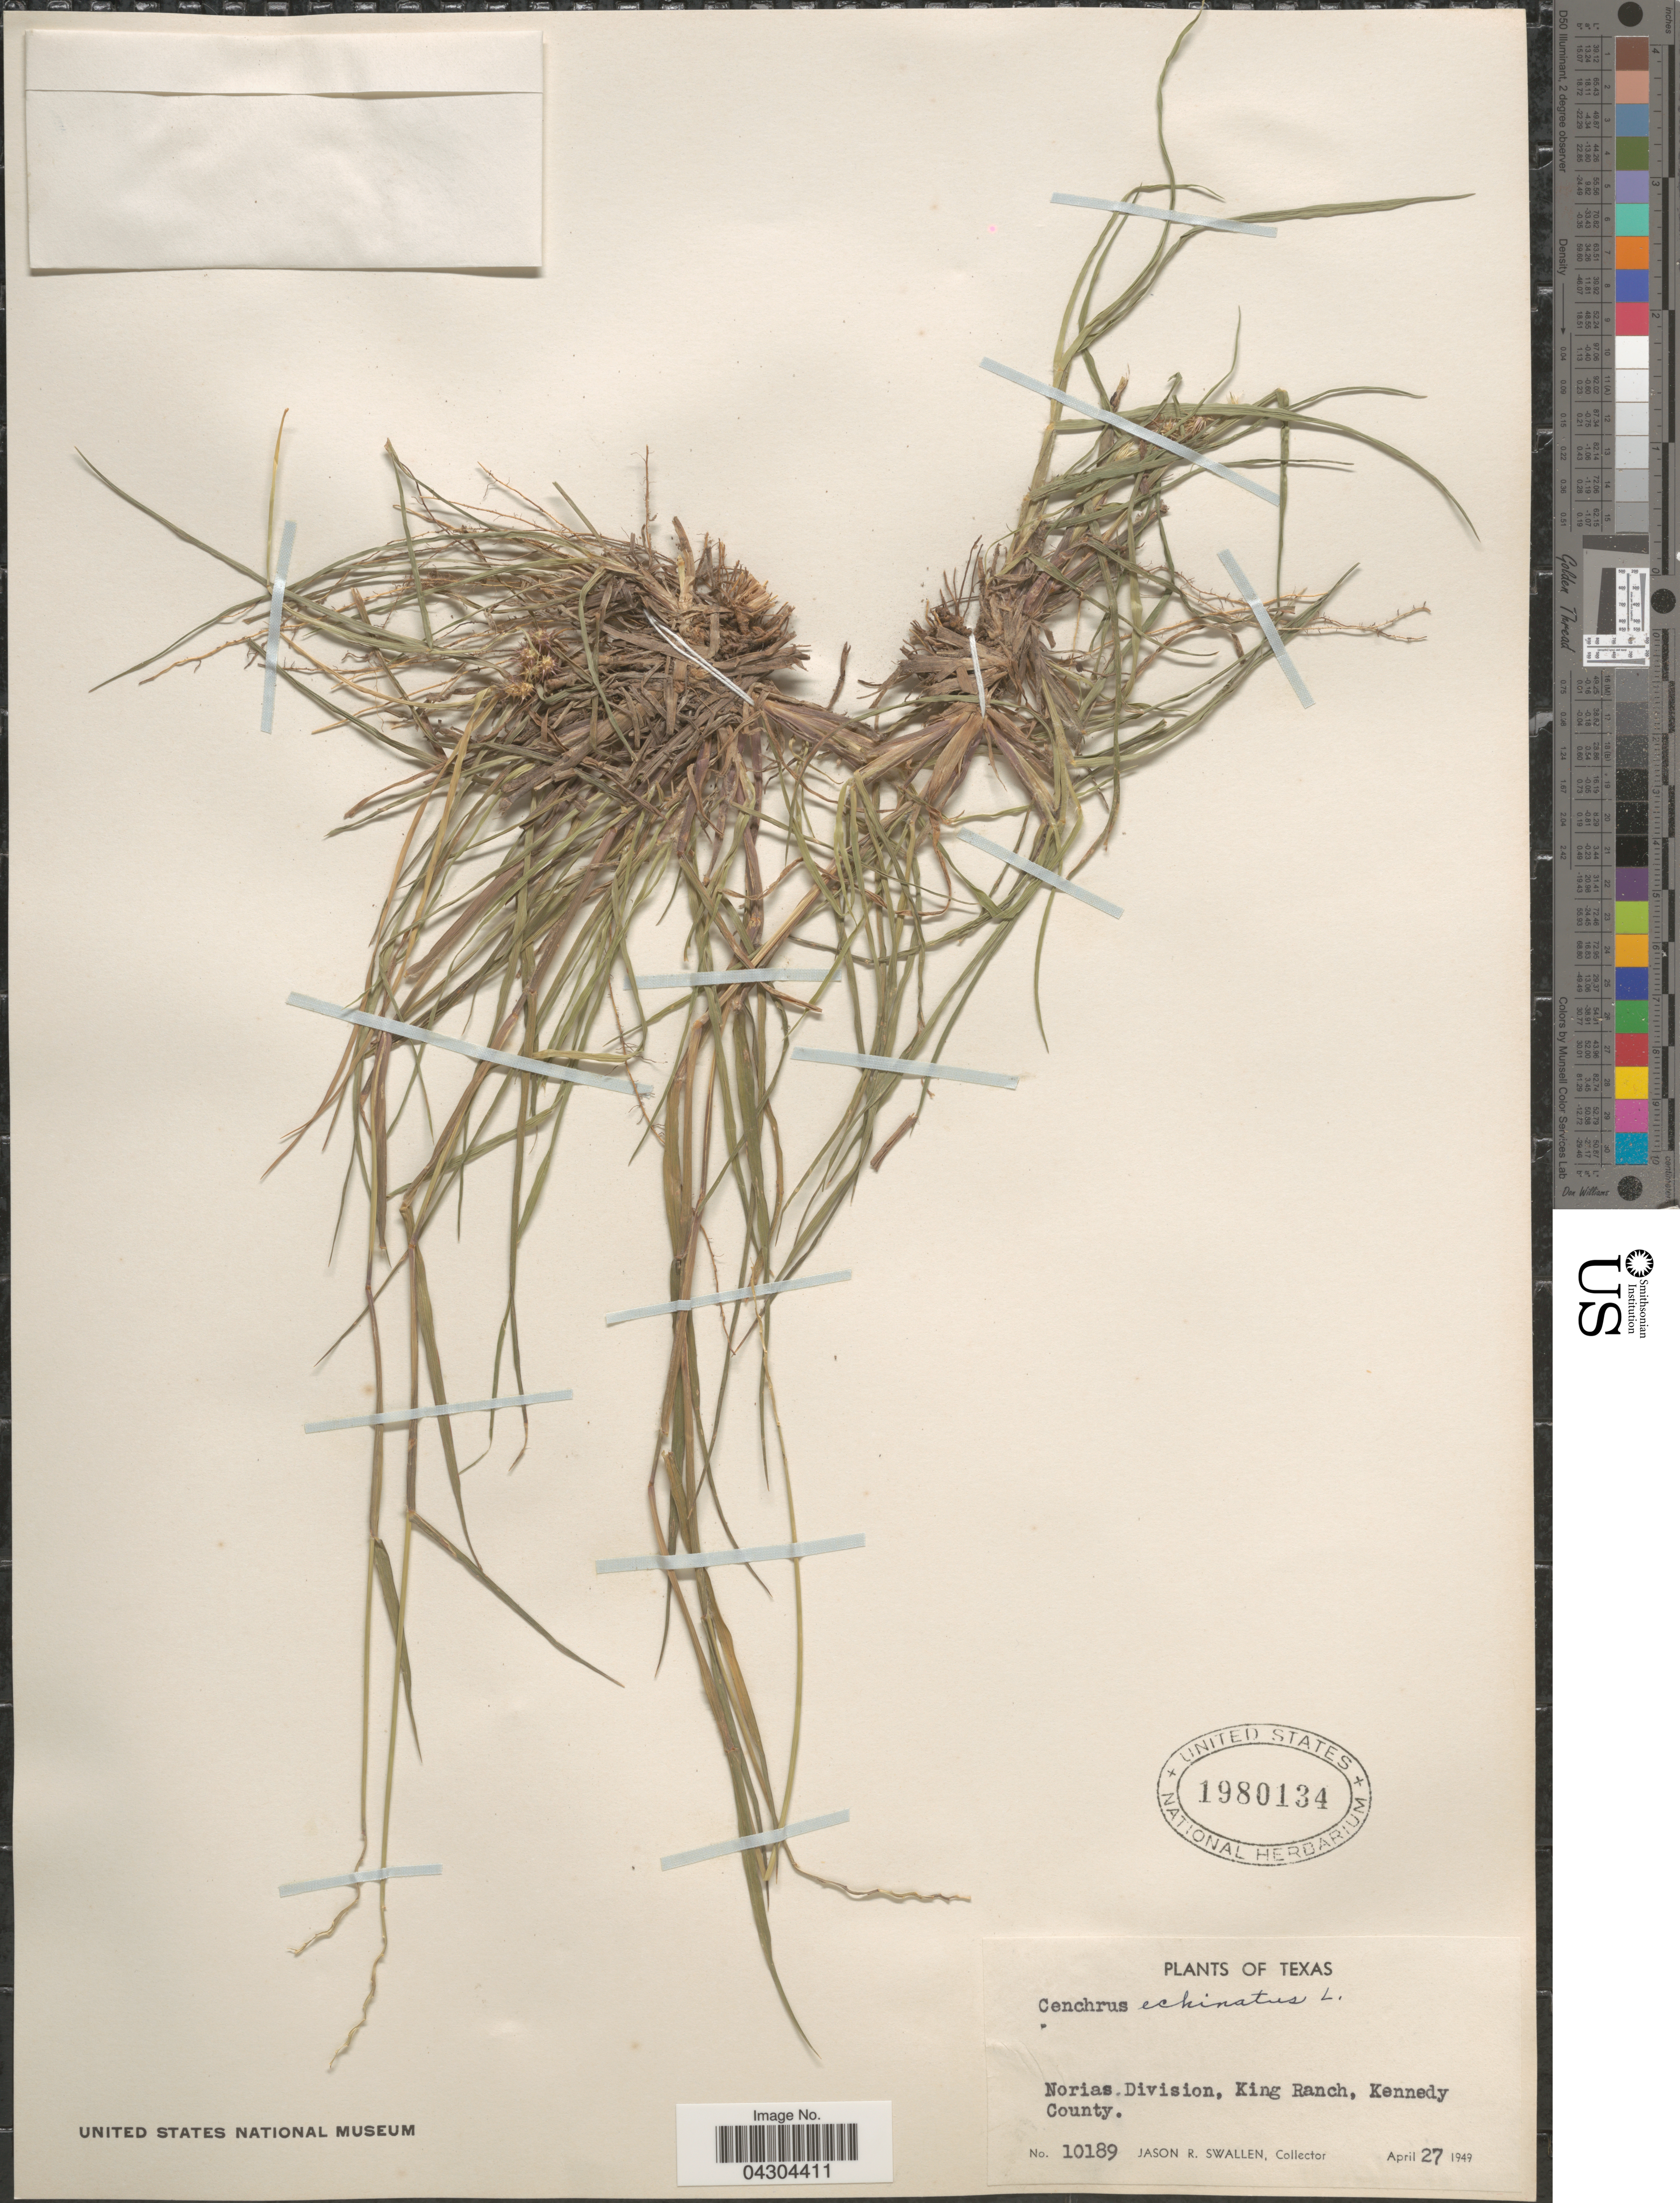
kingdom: Plantae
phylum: Tracheophyta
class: Liliopsida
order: Poales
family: Poaceae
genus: Cenchrus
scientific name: Cenchrus echinatus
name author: L.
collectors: J. R. Swallen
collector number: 10189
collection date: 1949-04-27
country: United States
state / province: Texas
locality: Norias Division, King Ranch, Kennedy County.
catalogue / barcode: US 1980134